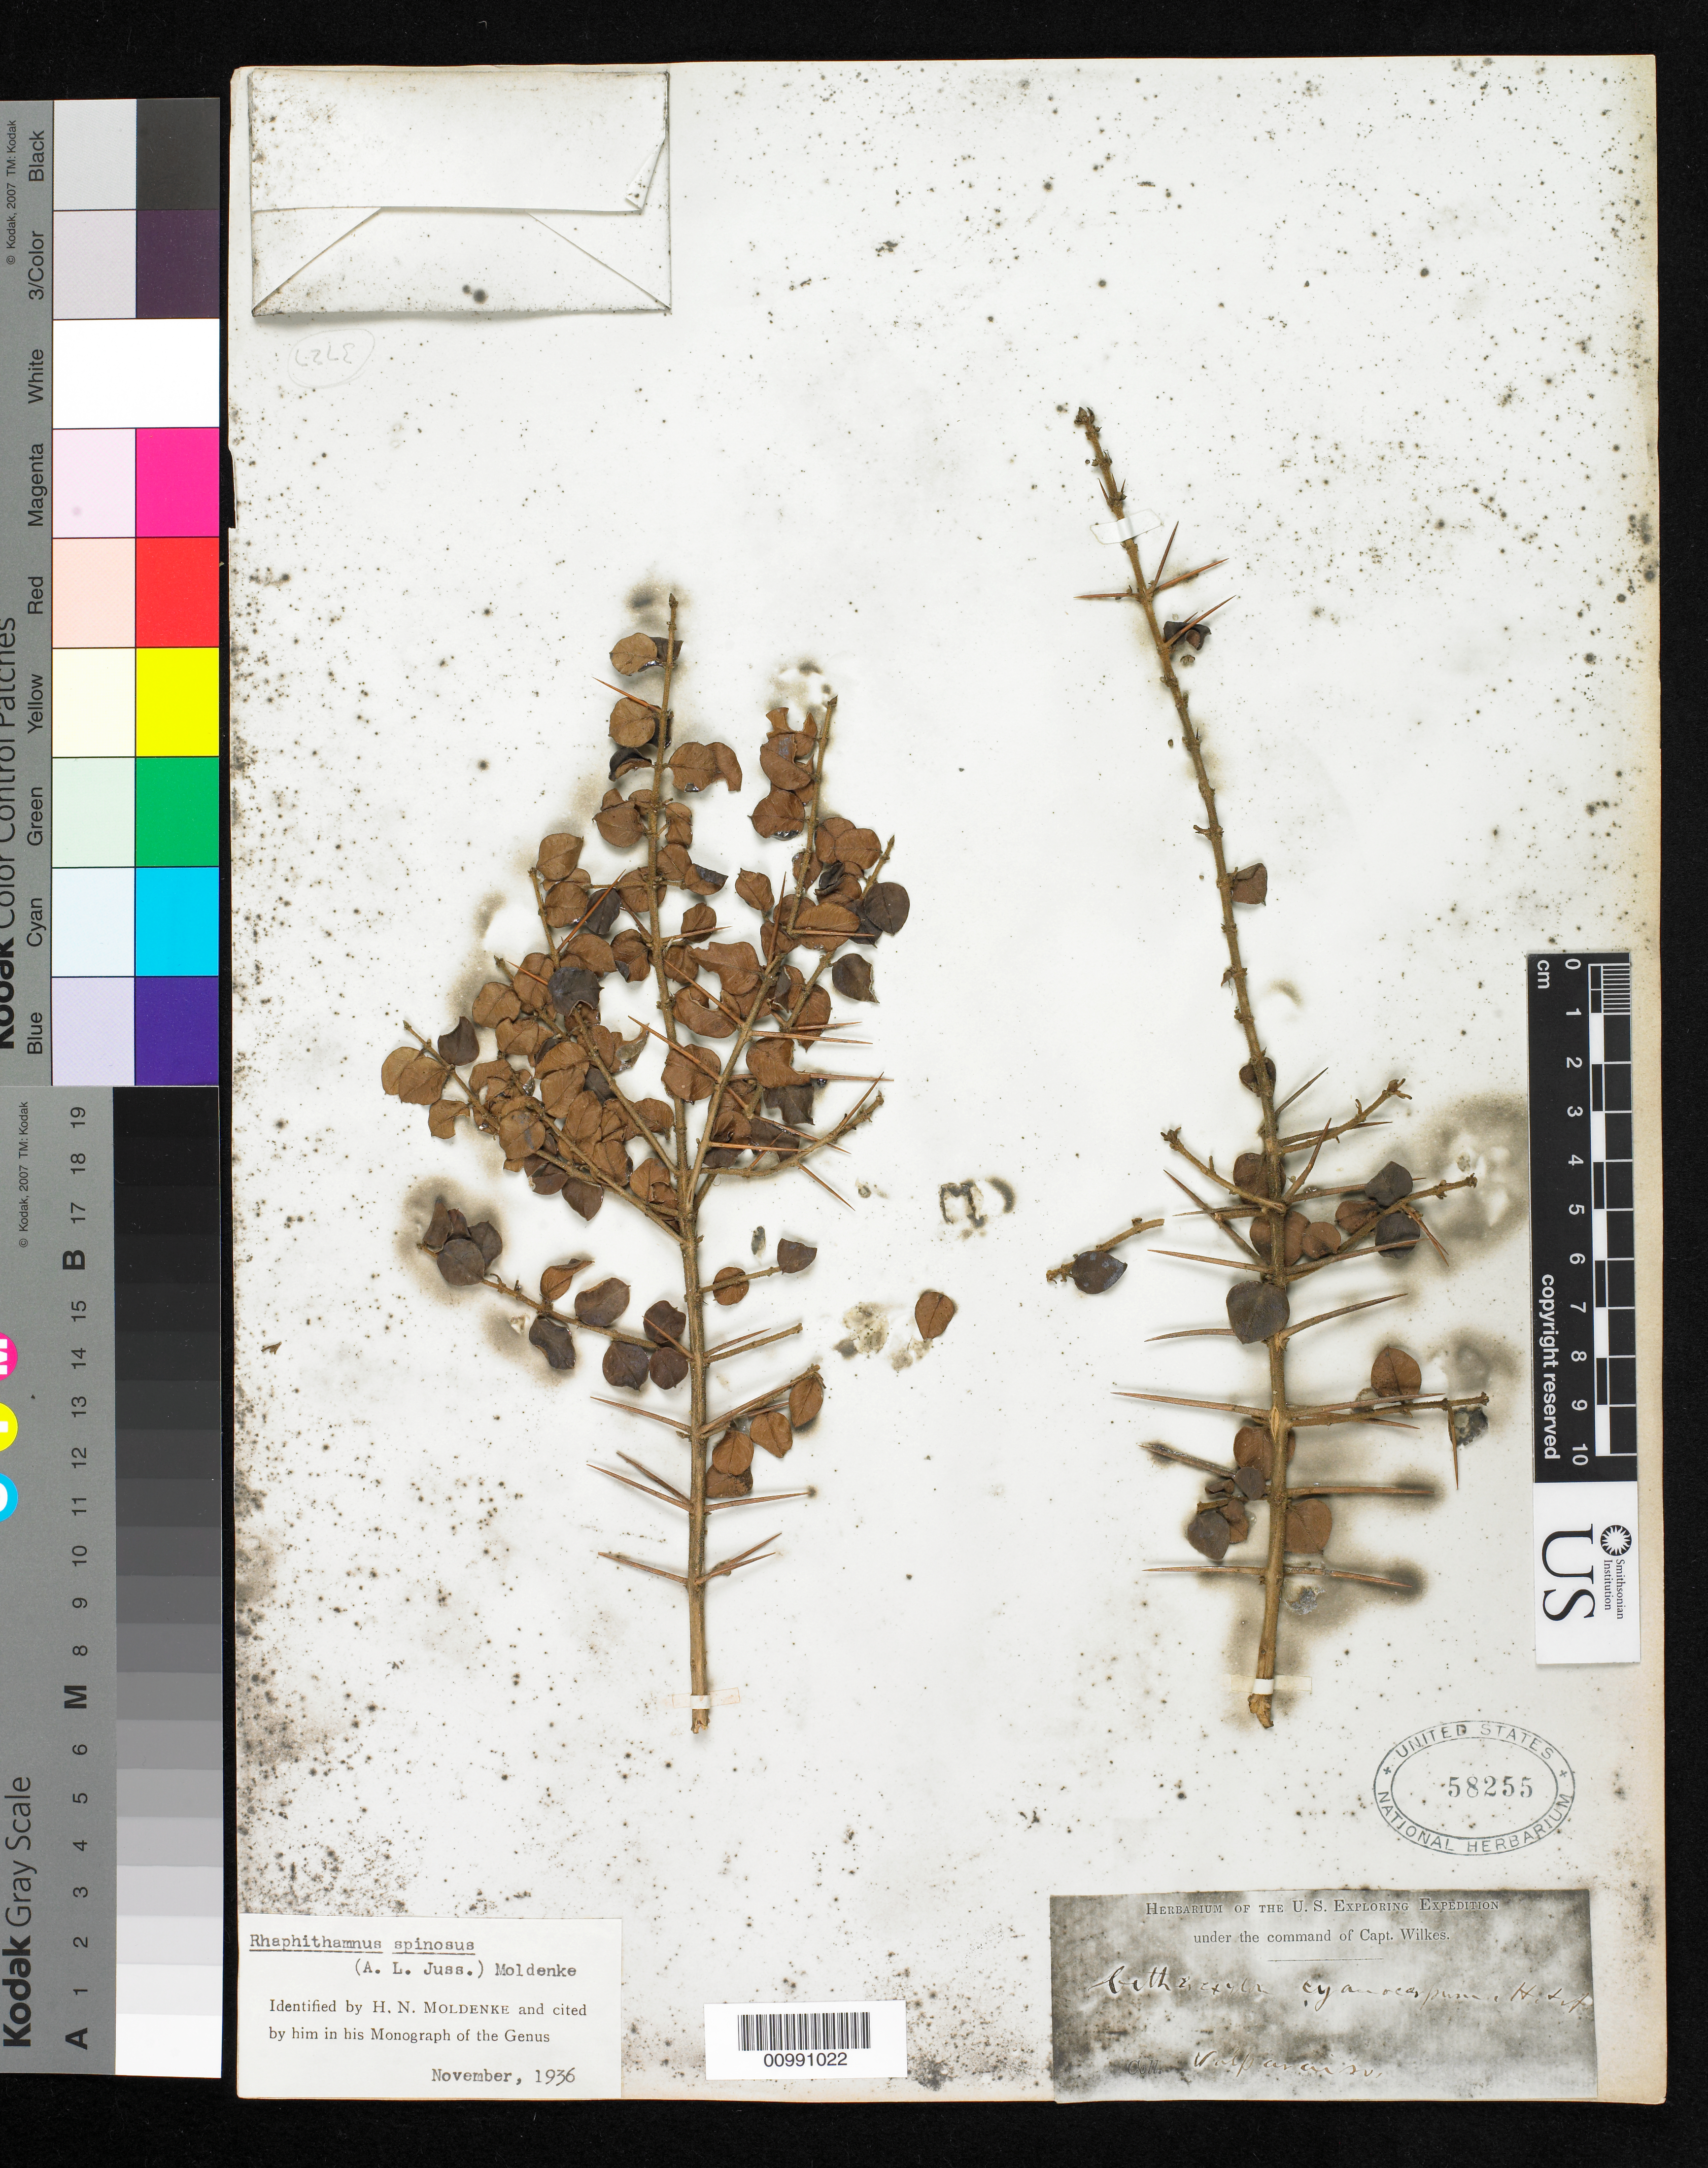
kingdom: Plantae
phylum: Tracheophyta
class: Magnoliopsida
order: Lamiales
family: Verbenaceae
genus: Rhaphithamnus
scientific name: Rhaphithamnus spinosus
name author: (Juss.) Moldenke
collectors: Wilkes Explor. Exped.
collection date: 1838/1842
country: Chile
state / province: Valparaíso (V)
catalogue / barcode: US 58255